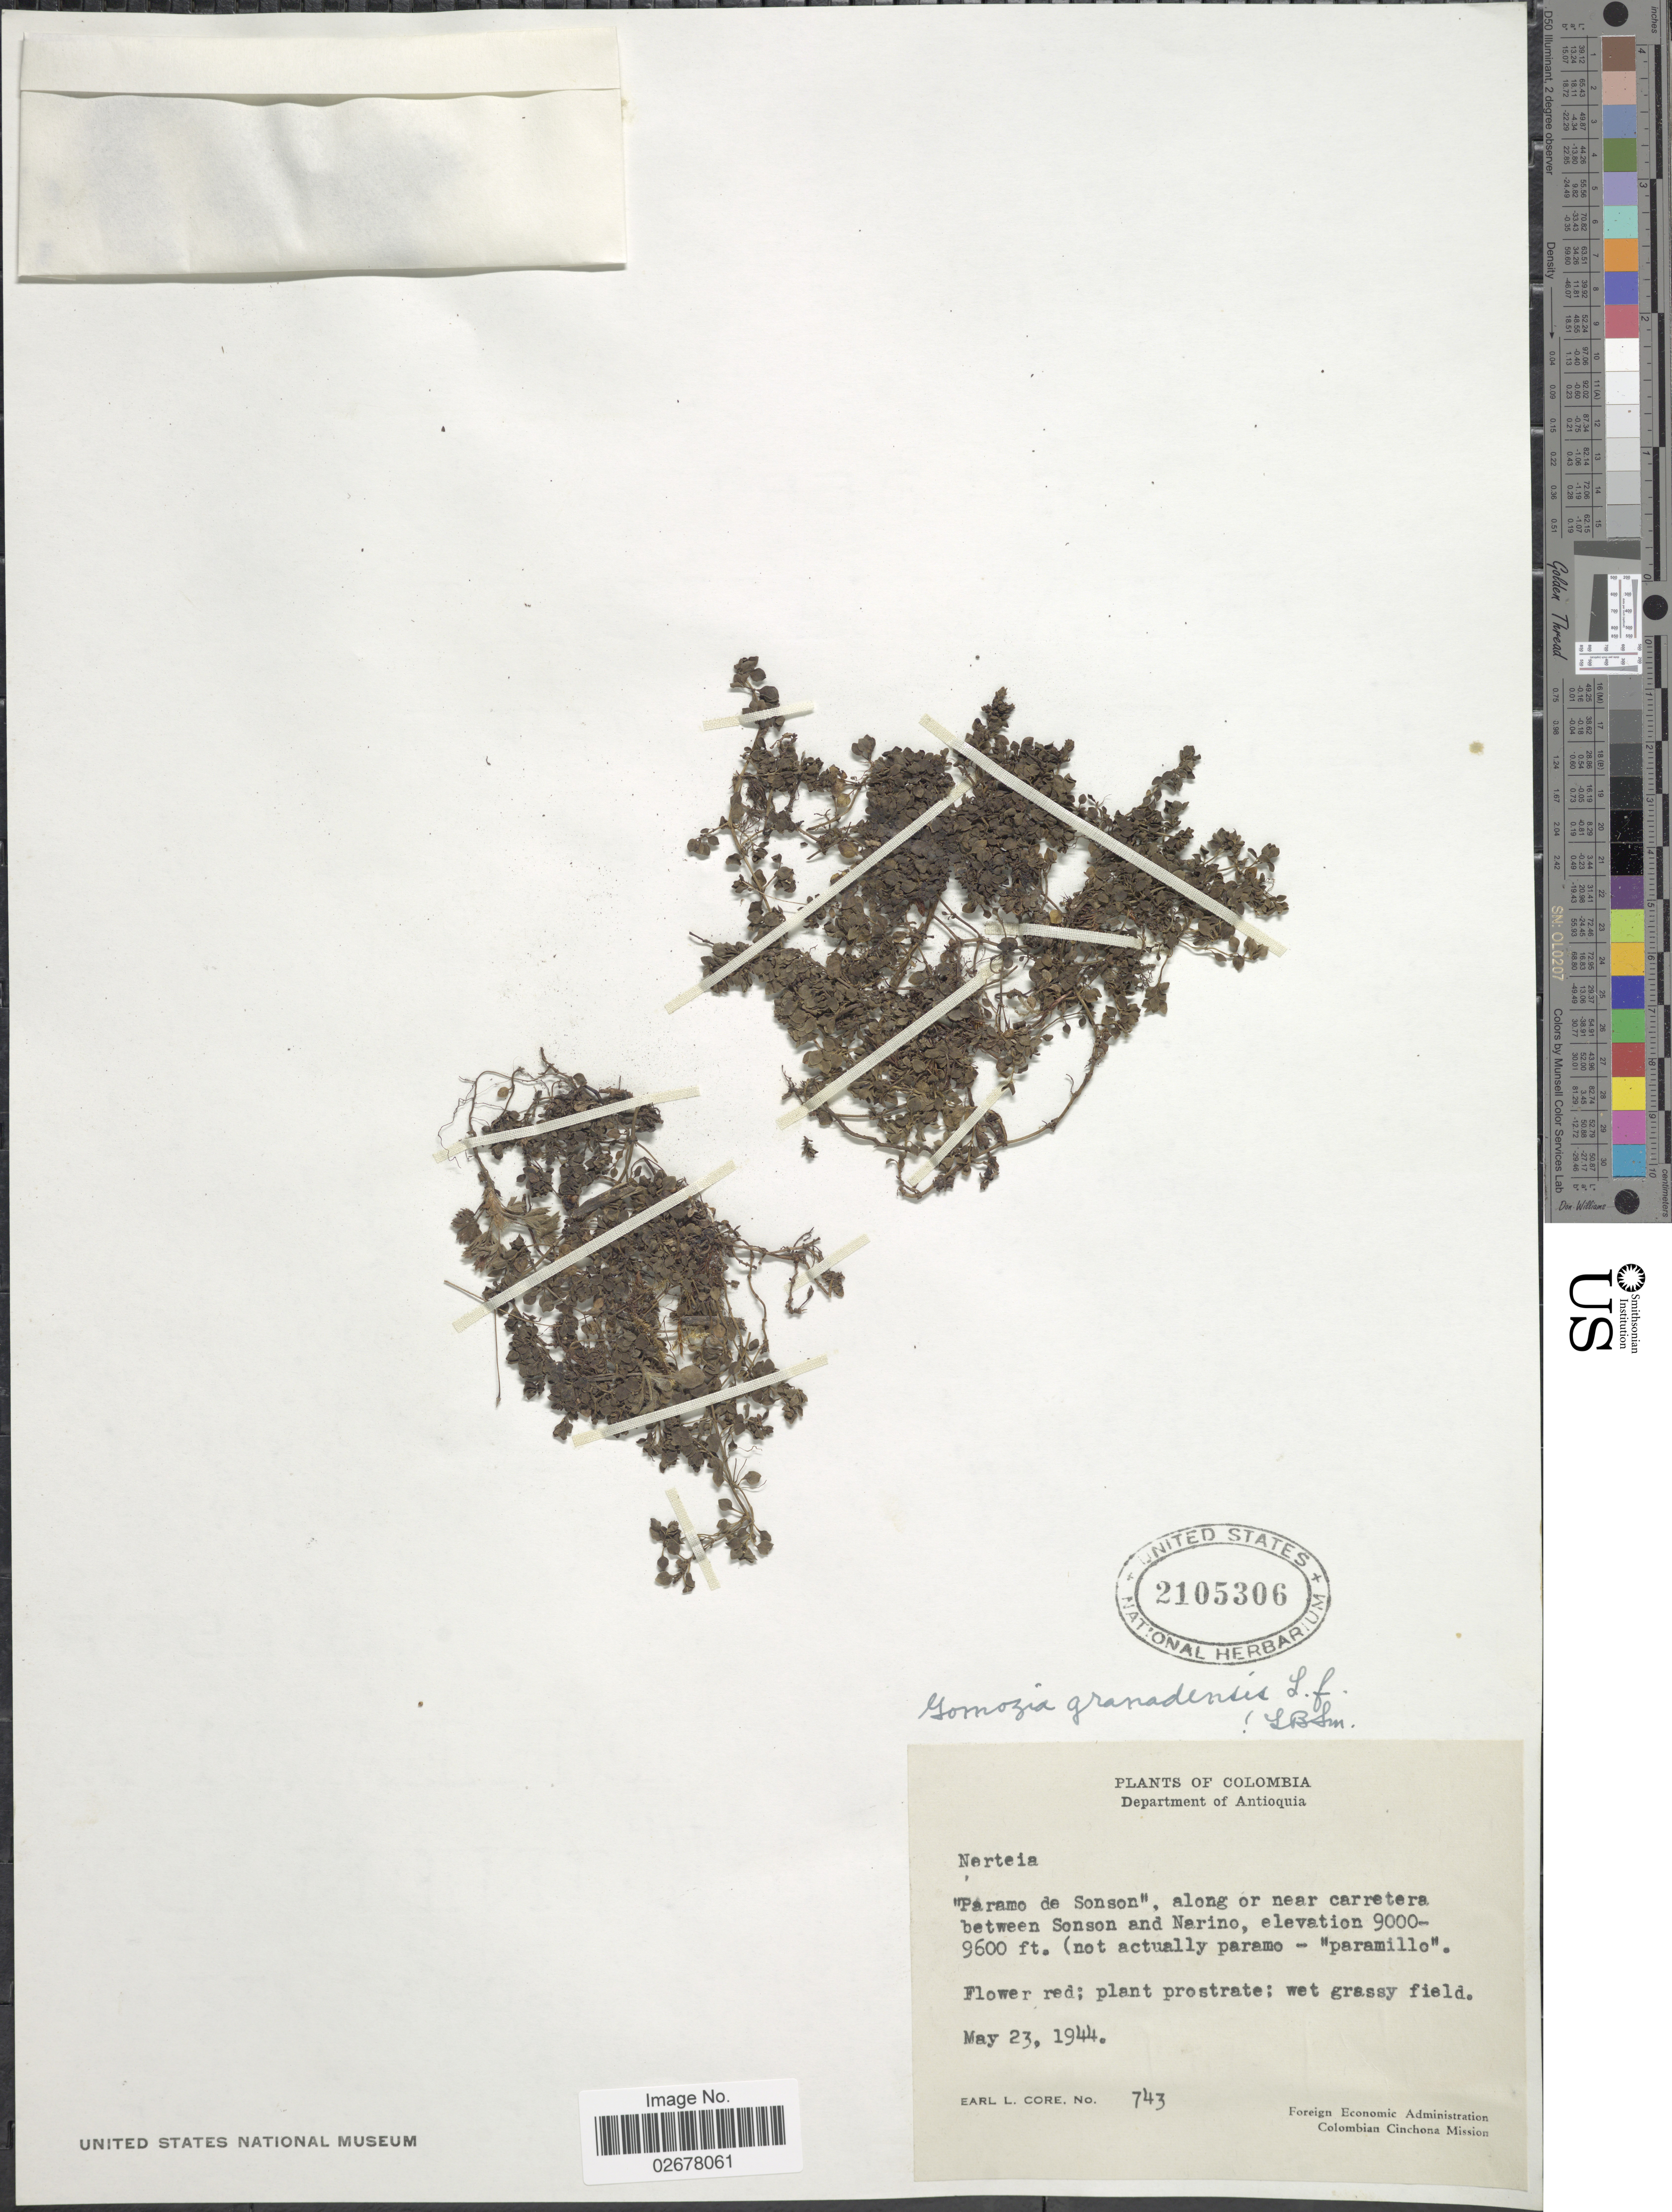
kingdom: Plantae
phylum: Tracheophyta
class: Magnoliopsida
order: Gentianales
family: Rubiaceae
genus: Nertera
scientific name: Nertera depressa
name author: Banks & Sol. ex Gaertn.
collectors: E. L. Core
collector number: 743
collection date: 1944-05-23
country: Colombia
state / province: Antioquia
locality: Department of Antioquia, Along or near carretera between Sonson and narino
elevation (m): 2743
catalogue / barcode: US 2105306